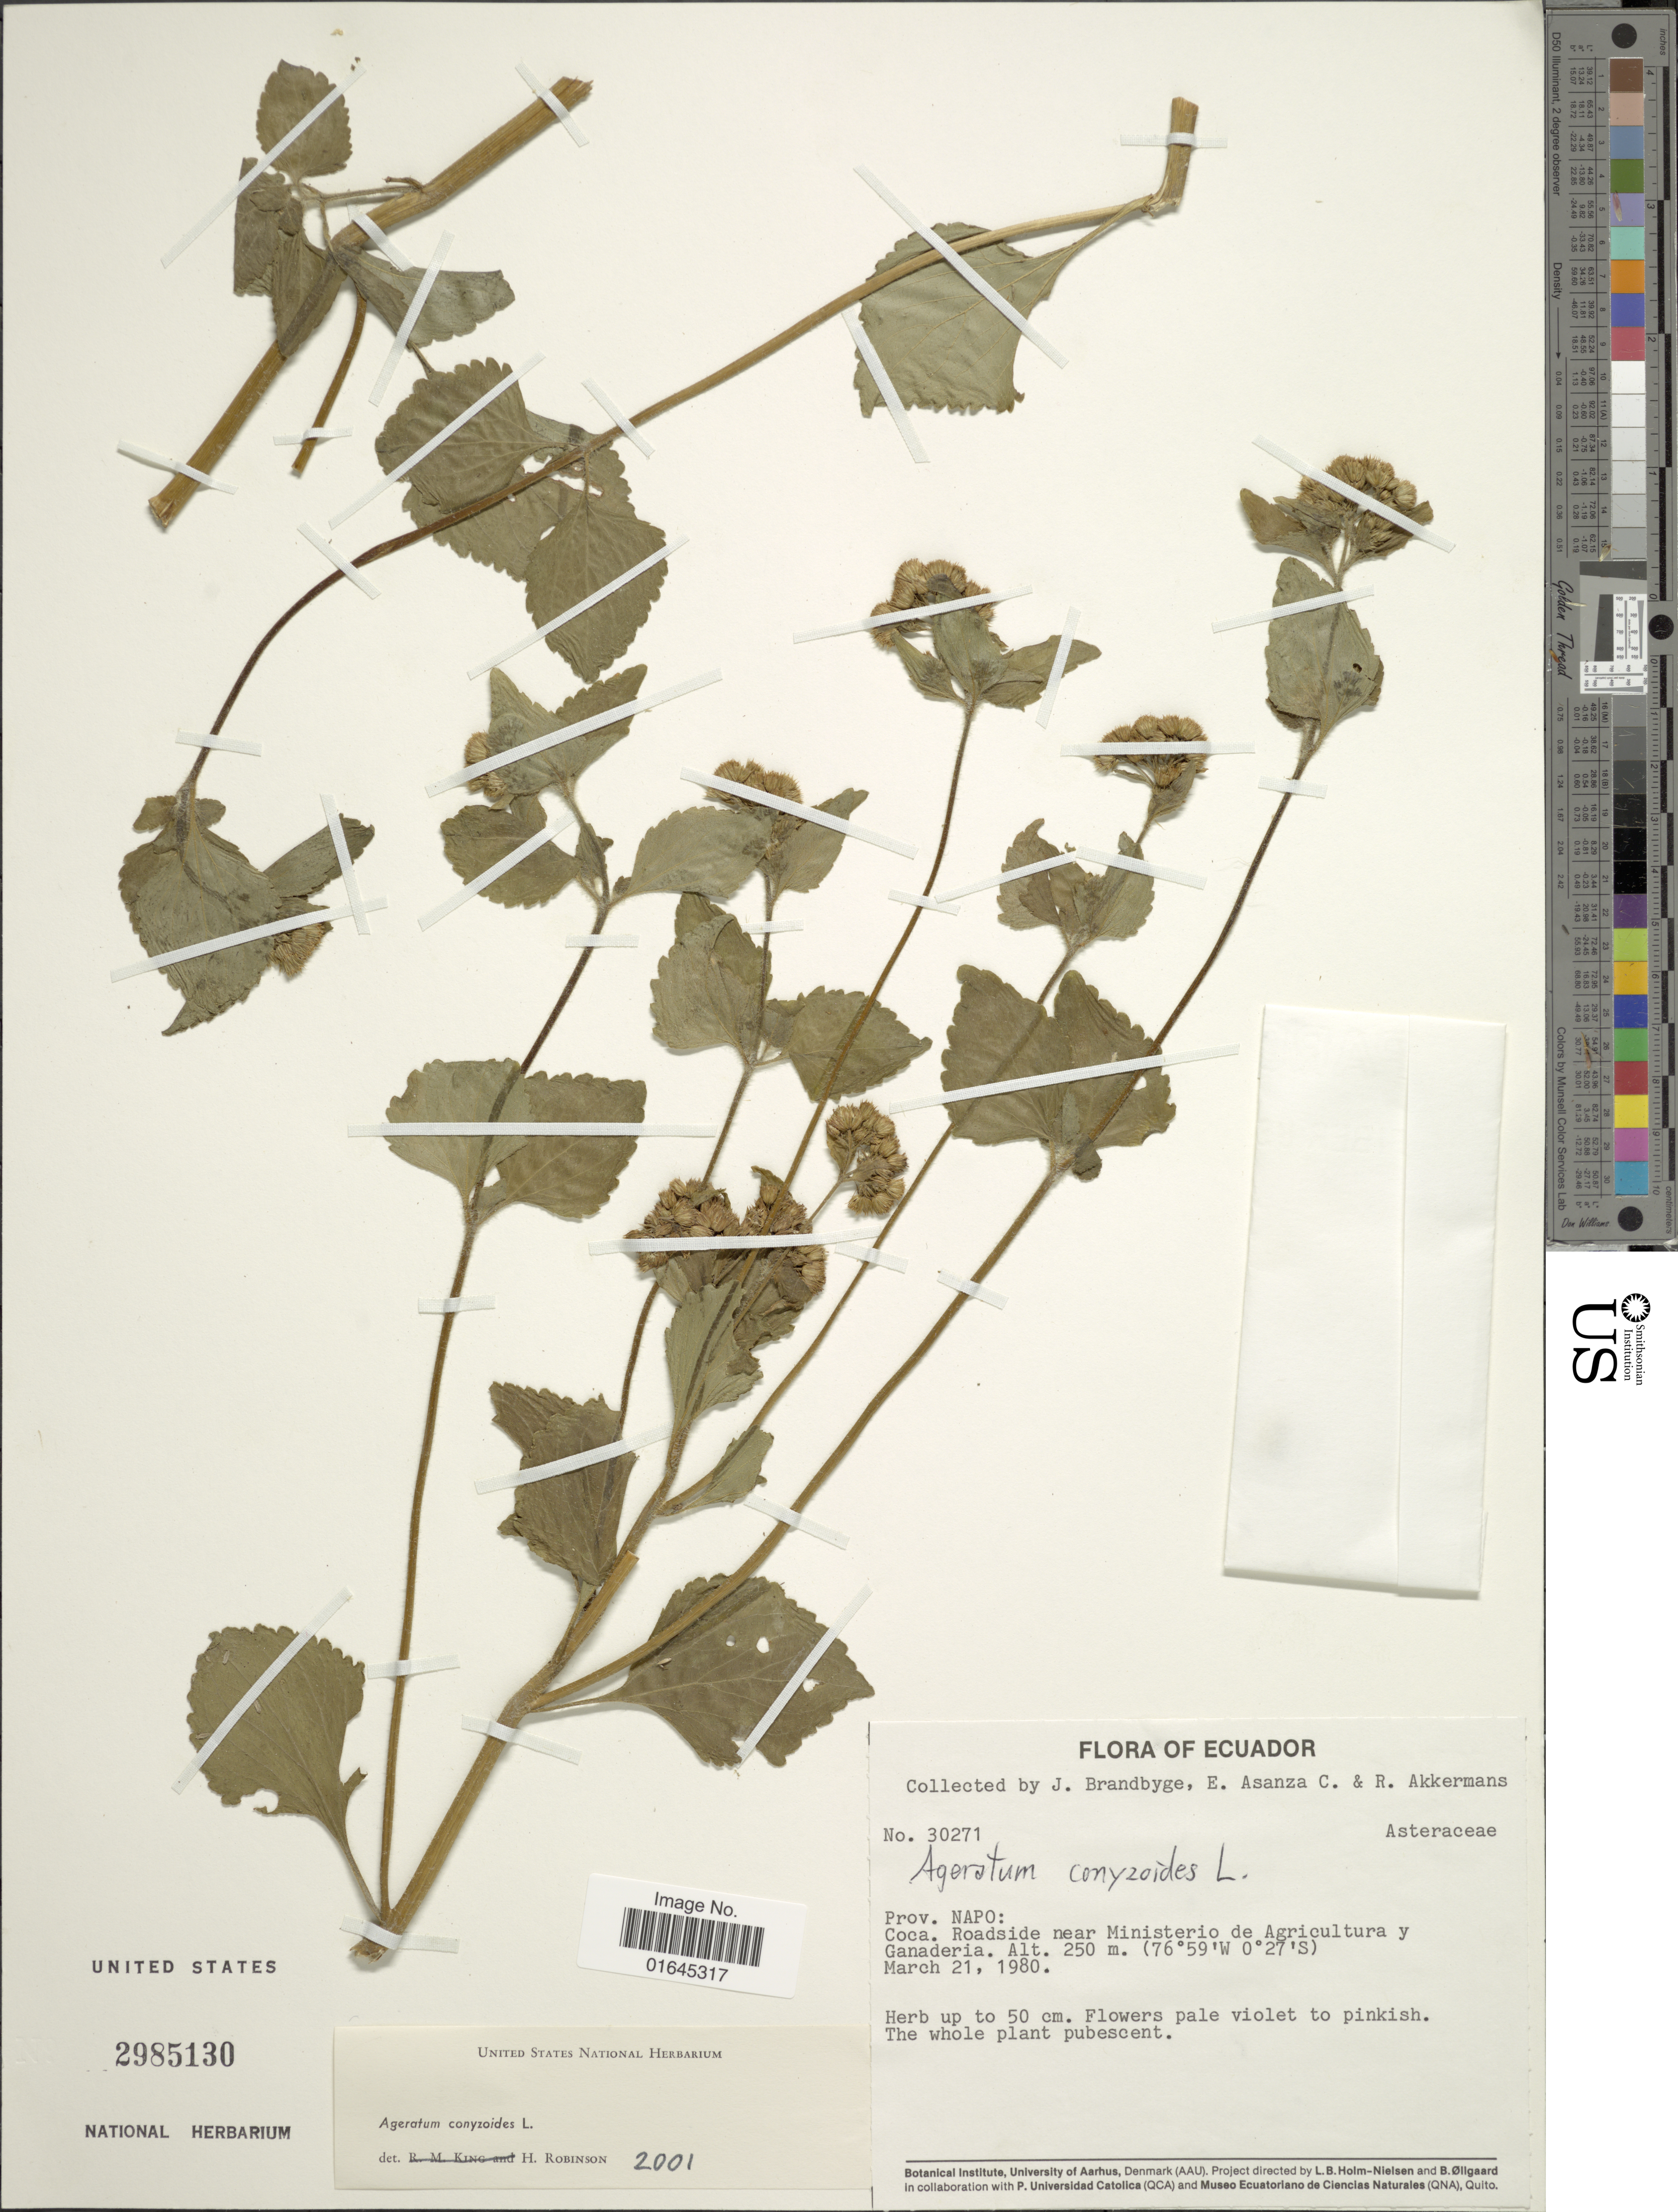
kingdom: Plantae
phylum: Tracheophyta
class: Magnoliopsida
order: Asterales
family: Asteraceae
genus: Ageratum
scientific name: Ageratum conyzoides subsp. conyzoides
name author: L.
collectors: J. Brandbyge, E. Asanza & R. W. A. P. Akkermans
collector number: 30271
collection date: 1980-03-21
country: Ecuador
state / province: Napo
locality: Coca. Roadside near Ministerio de Agricultura y Ganaderia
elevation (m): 250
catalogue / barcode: US 2985130